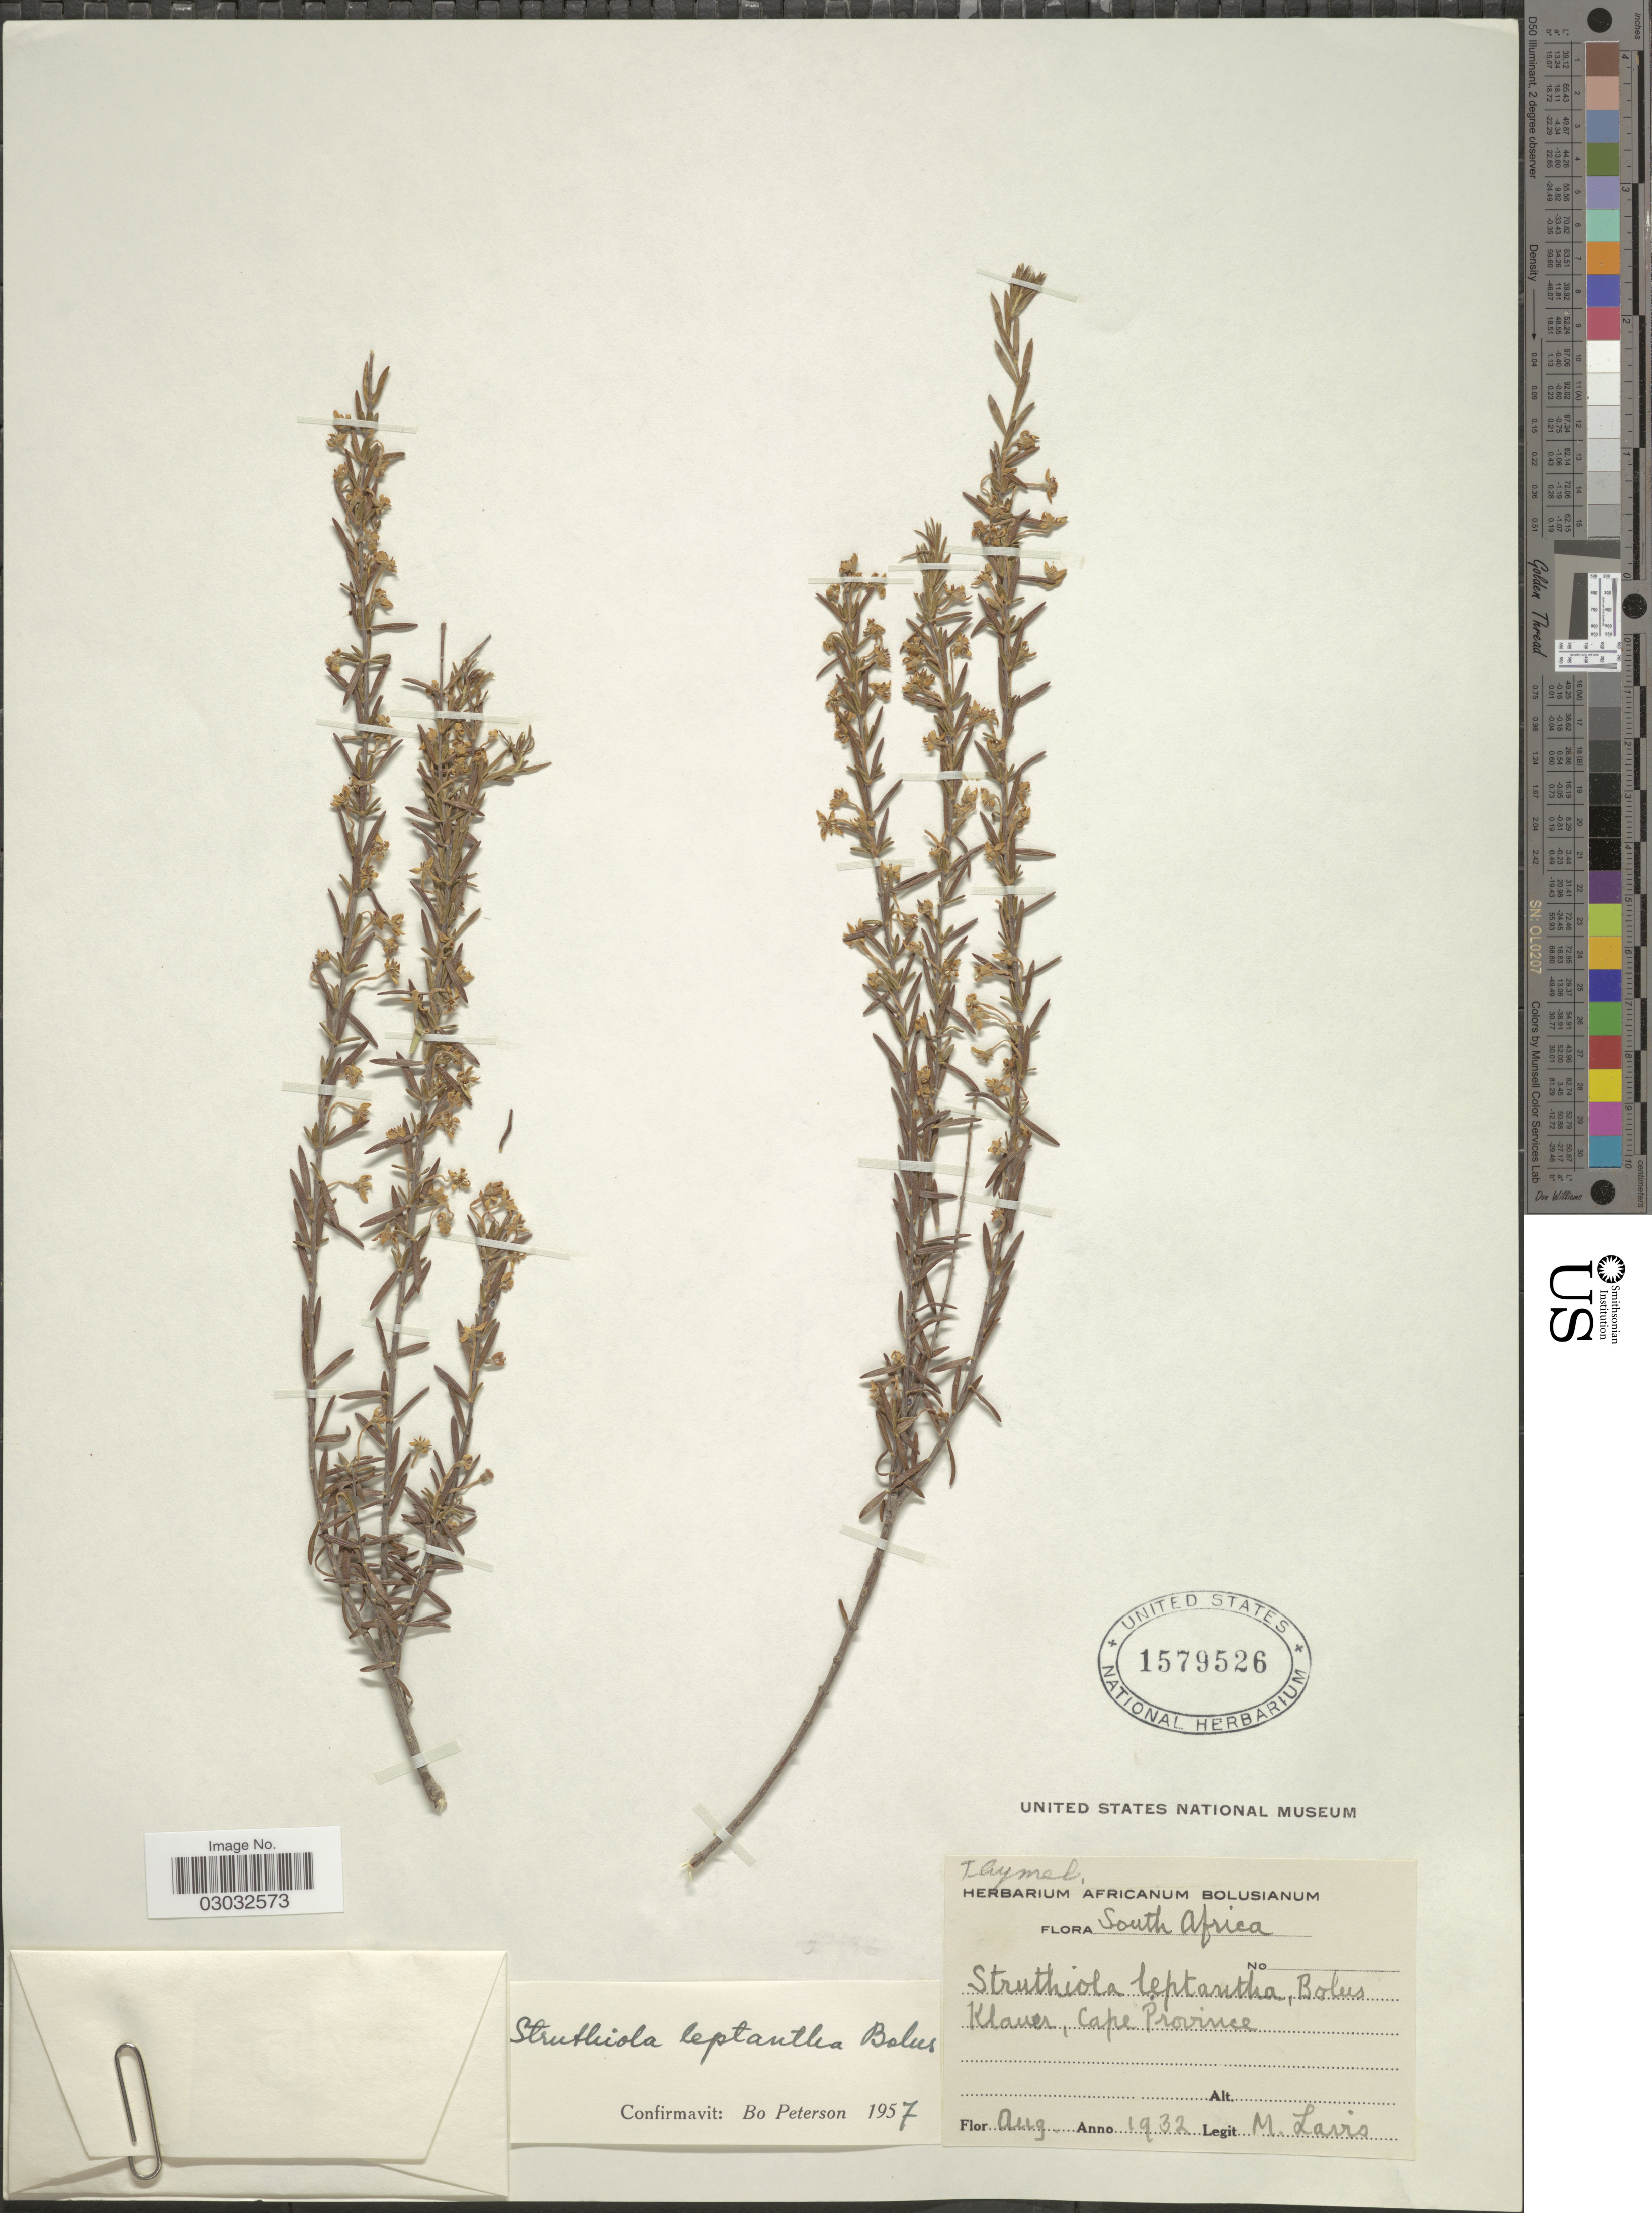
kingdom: Plantae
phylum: Tracheophyta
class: Magnoliopsida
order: Malvales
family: Thymelaeaceae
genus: Struthiola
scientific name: Struthiola leptantha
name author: Bolus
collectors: M. Lavis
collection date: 1932-08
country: South Africa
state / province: Western Cape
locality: Klaver.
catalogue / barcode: US 1579526